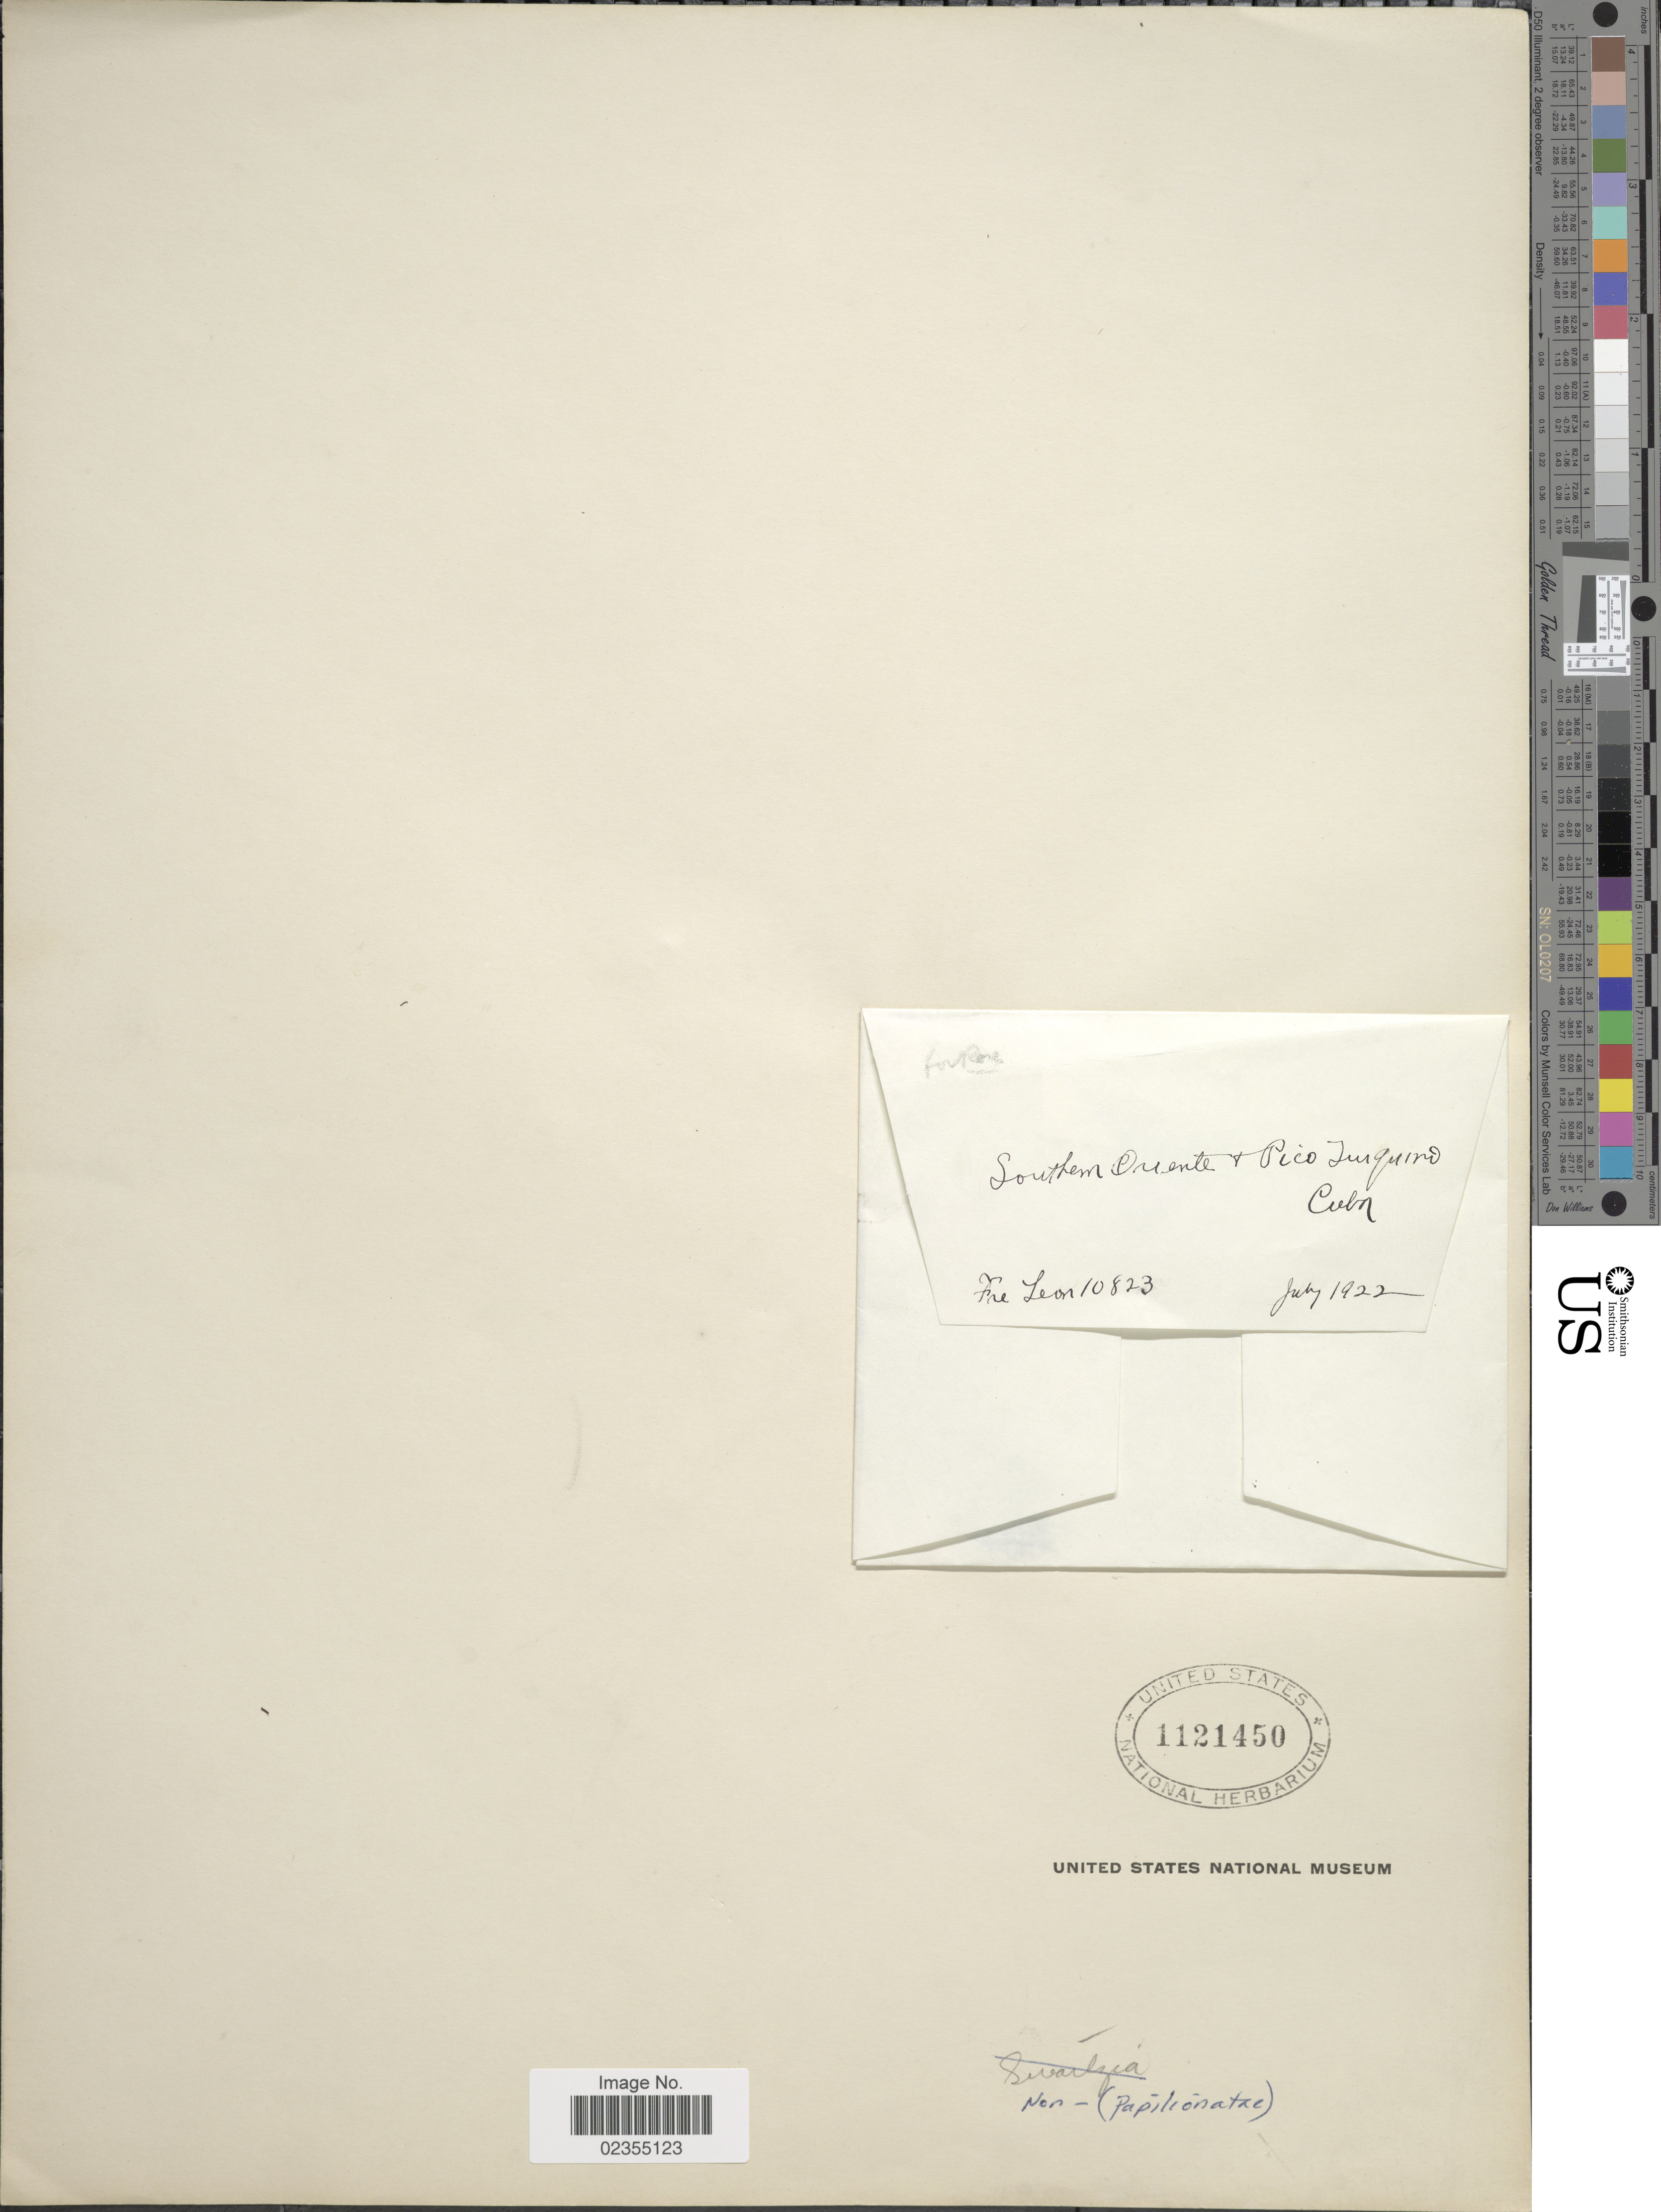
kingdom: Plantae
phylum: Tracheophyta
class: Magnoliopsida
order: Fabales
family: Fabaceae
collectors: Bro. León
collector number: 10823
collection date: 1922-07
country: Cuba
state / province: Oriente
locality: Southern Oriente & Pico Turquino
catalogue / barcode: US 1121450